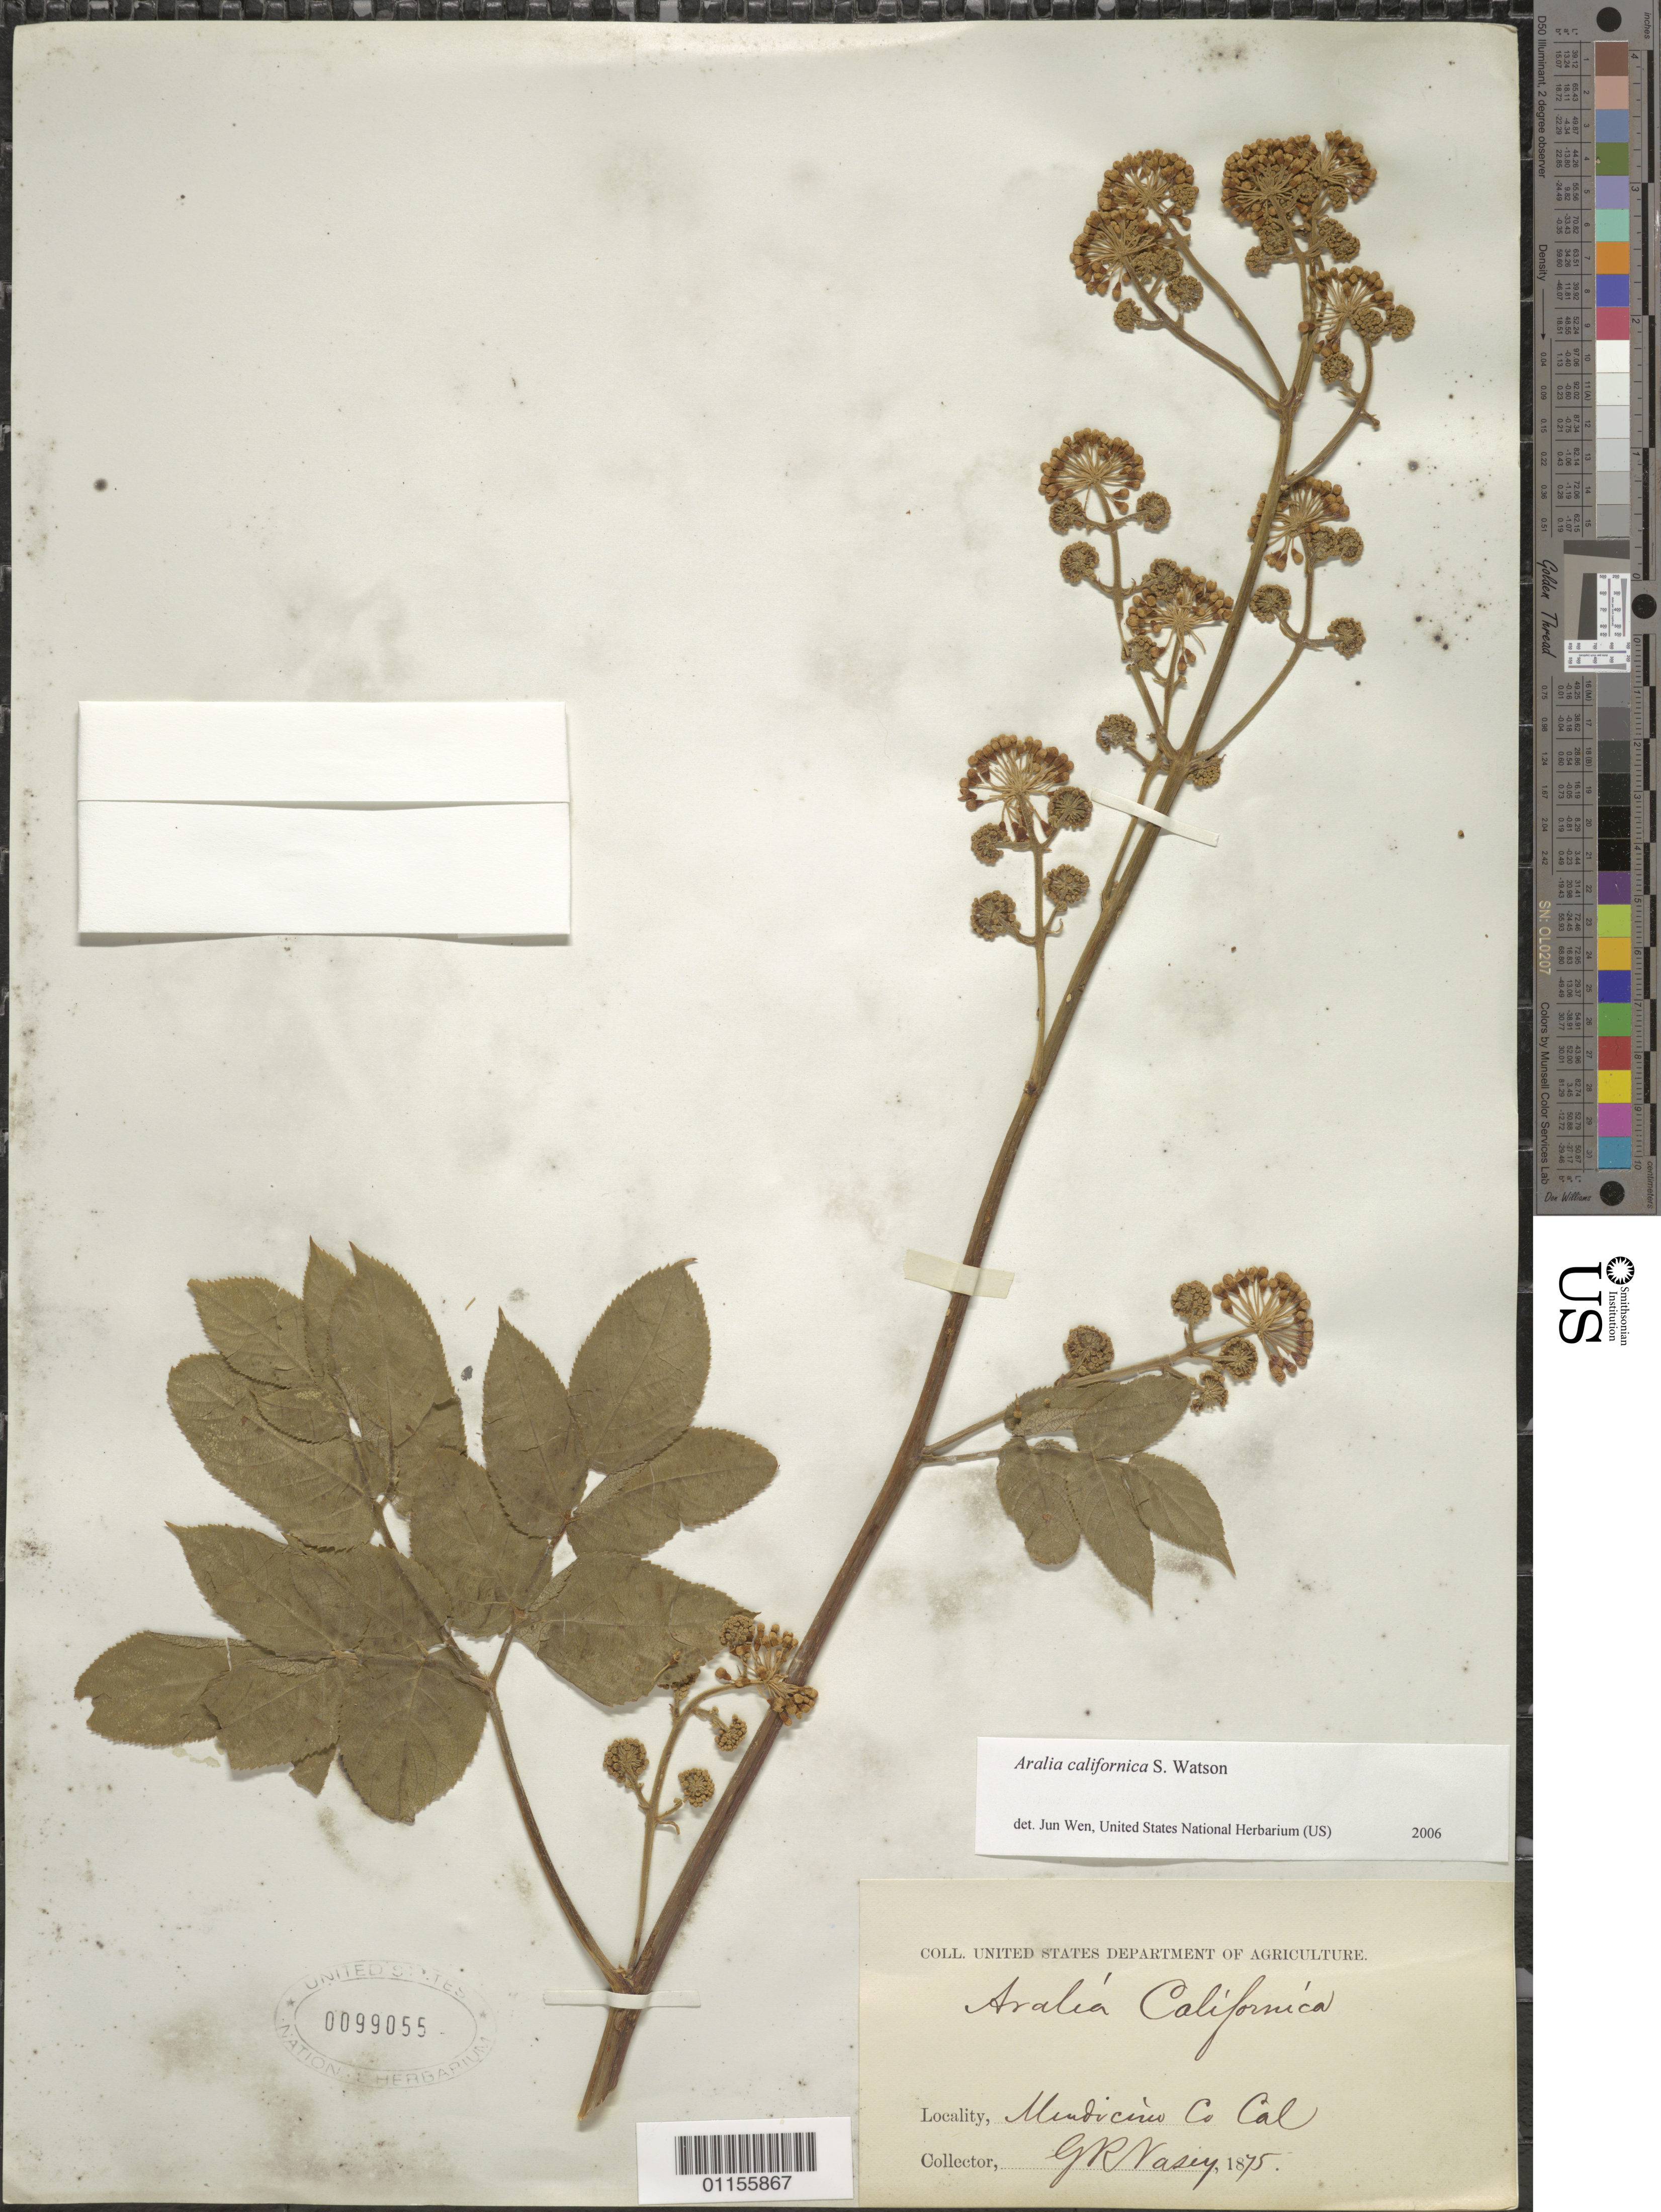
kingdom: Plantae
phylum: Tracheophyta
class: Magnoliopsida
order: Apiales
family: Araliaceae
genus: Aralia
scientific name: Aralia californica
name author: S. Watson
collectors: G. R. Vasey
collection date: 1875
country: United States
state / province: California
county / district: Mendocino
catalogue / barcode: US 99055